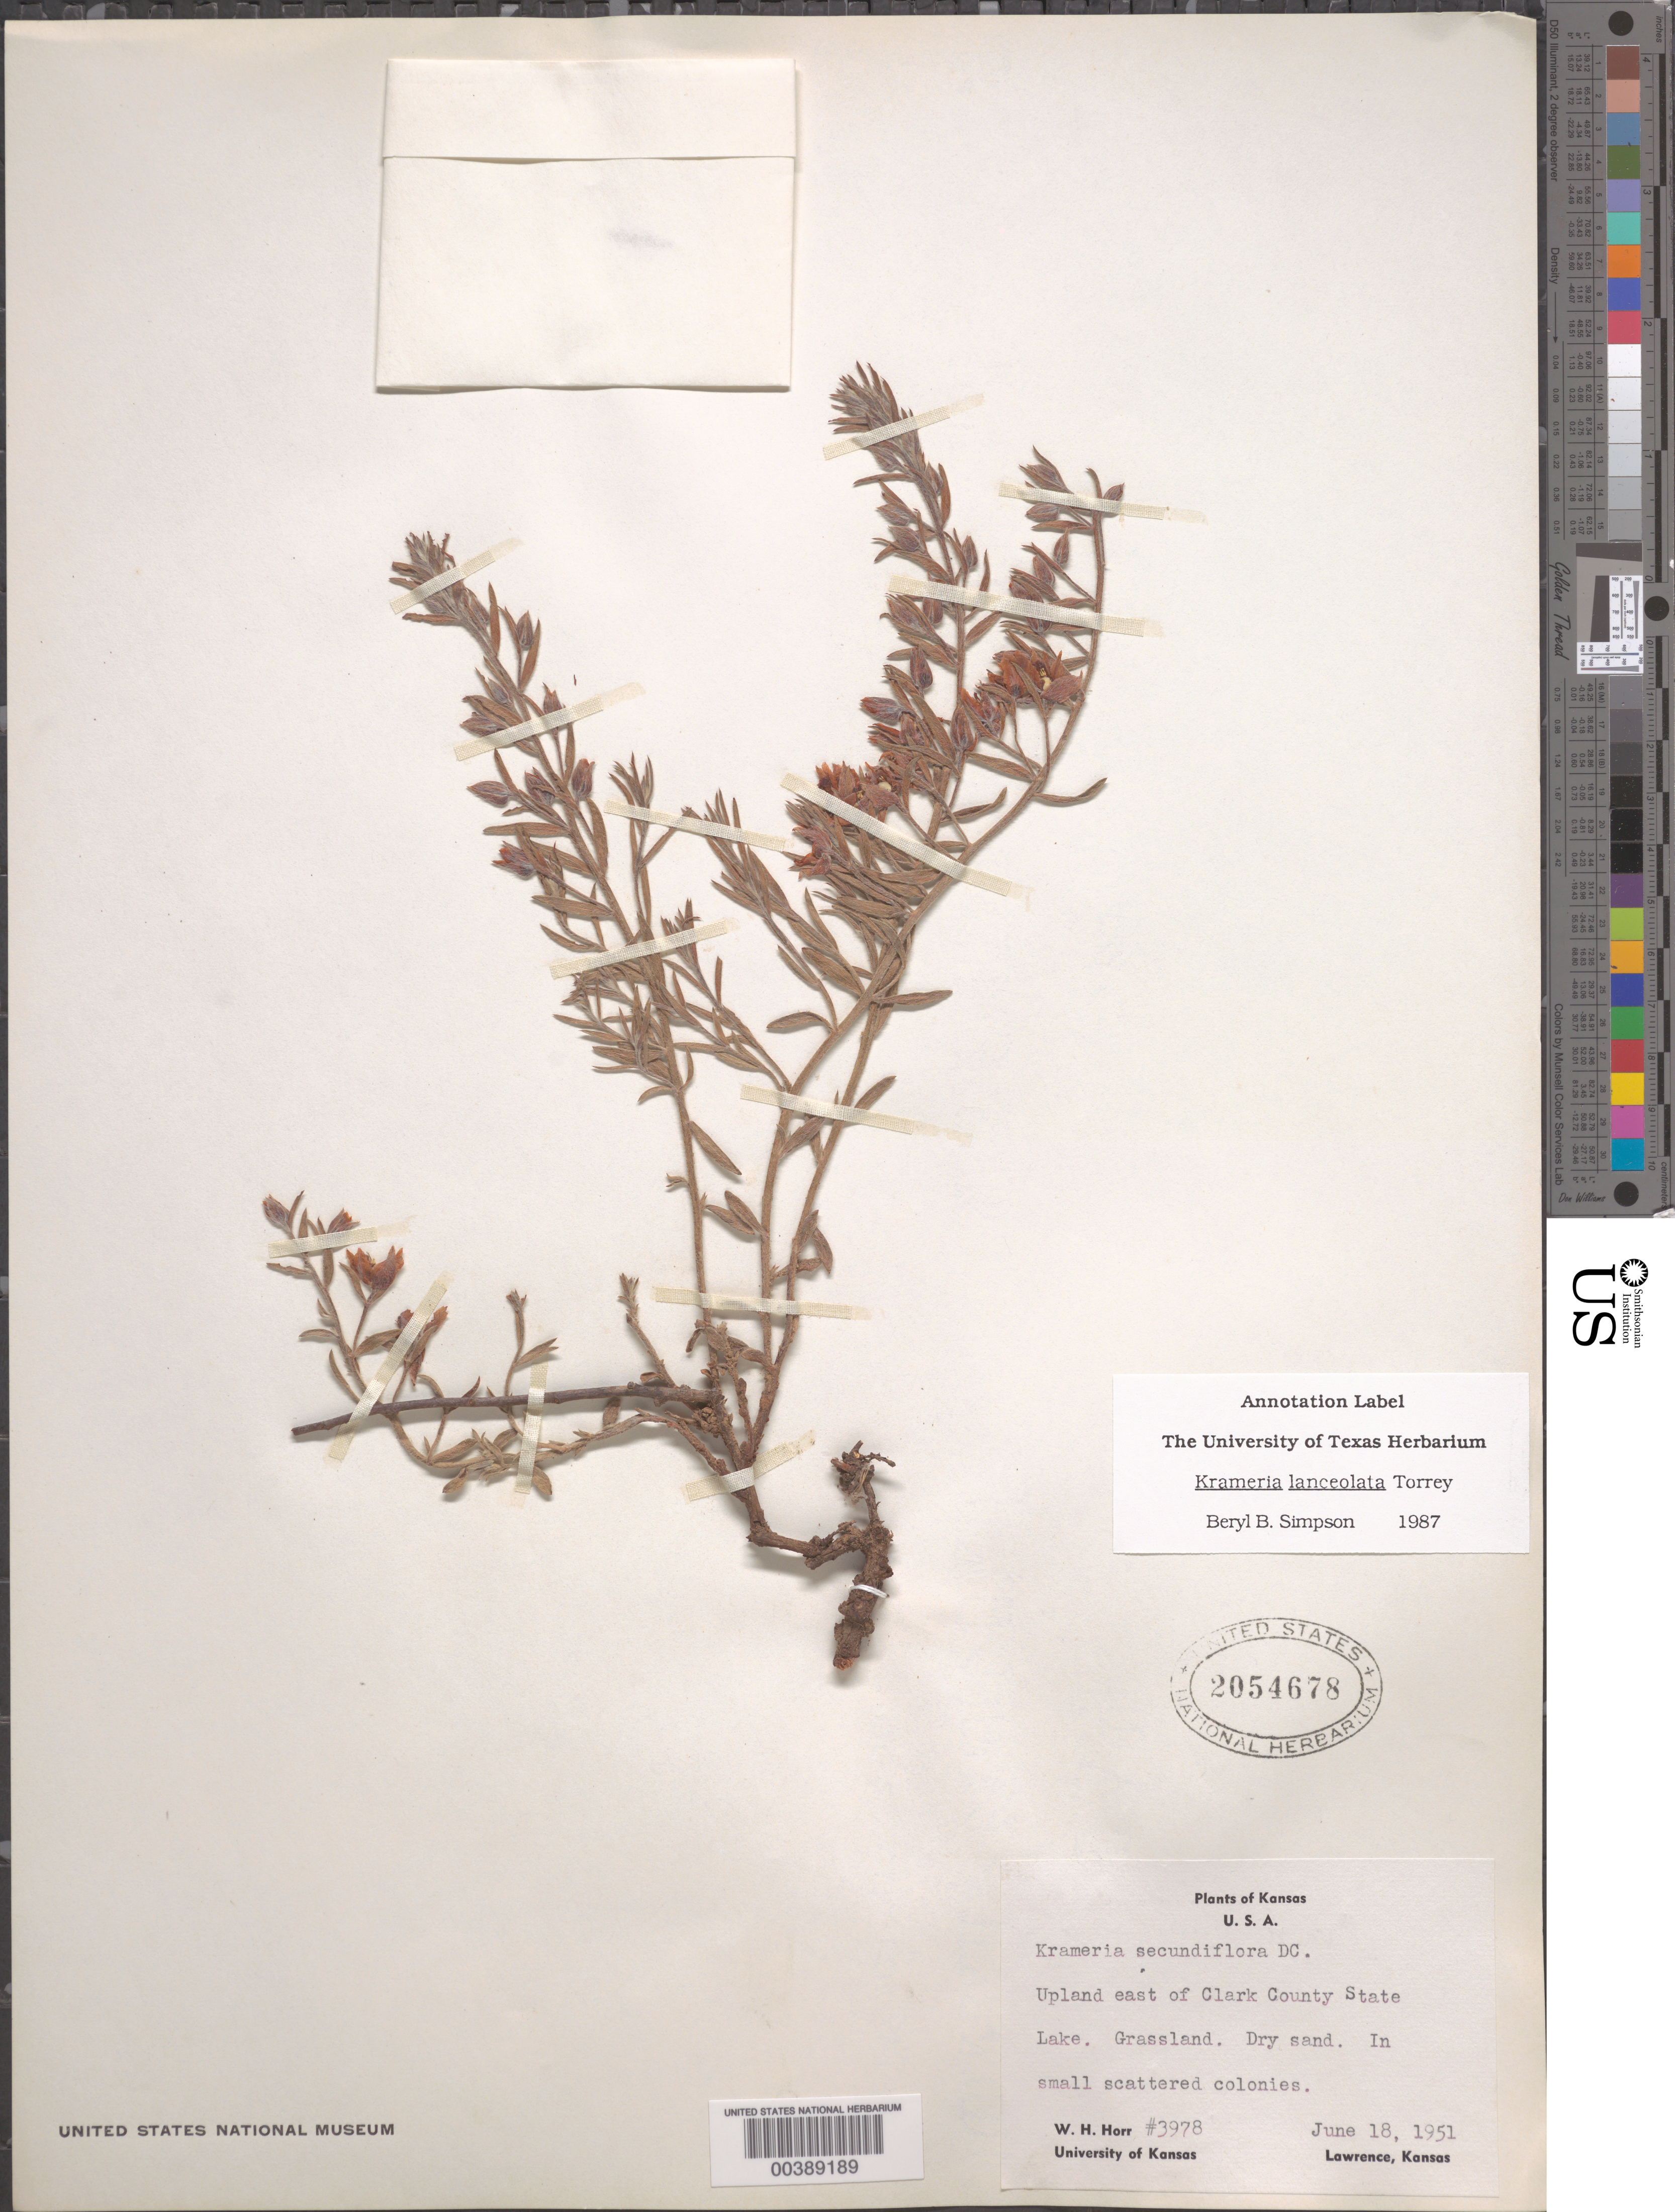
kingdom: Plantae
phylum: Tracheophyta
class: Magnoliopsida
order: Zygophyllales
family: Krameriaceae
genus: Krameria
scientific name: Krameria lanceolata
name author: Torr.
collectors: W. H. Horr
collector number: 3978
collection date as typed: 18 Jun 1951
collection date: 1951-06-18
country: United States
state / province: Kansas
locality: Upland e of clark county state lake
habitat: Grassland; dry sand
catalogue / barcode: US 2054678